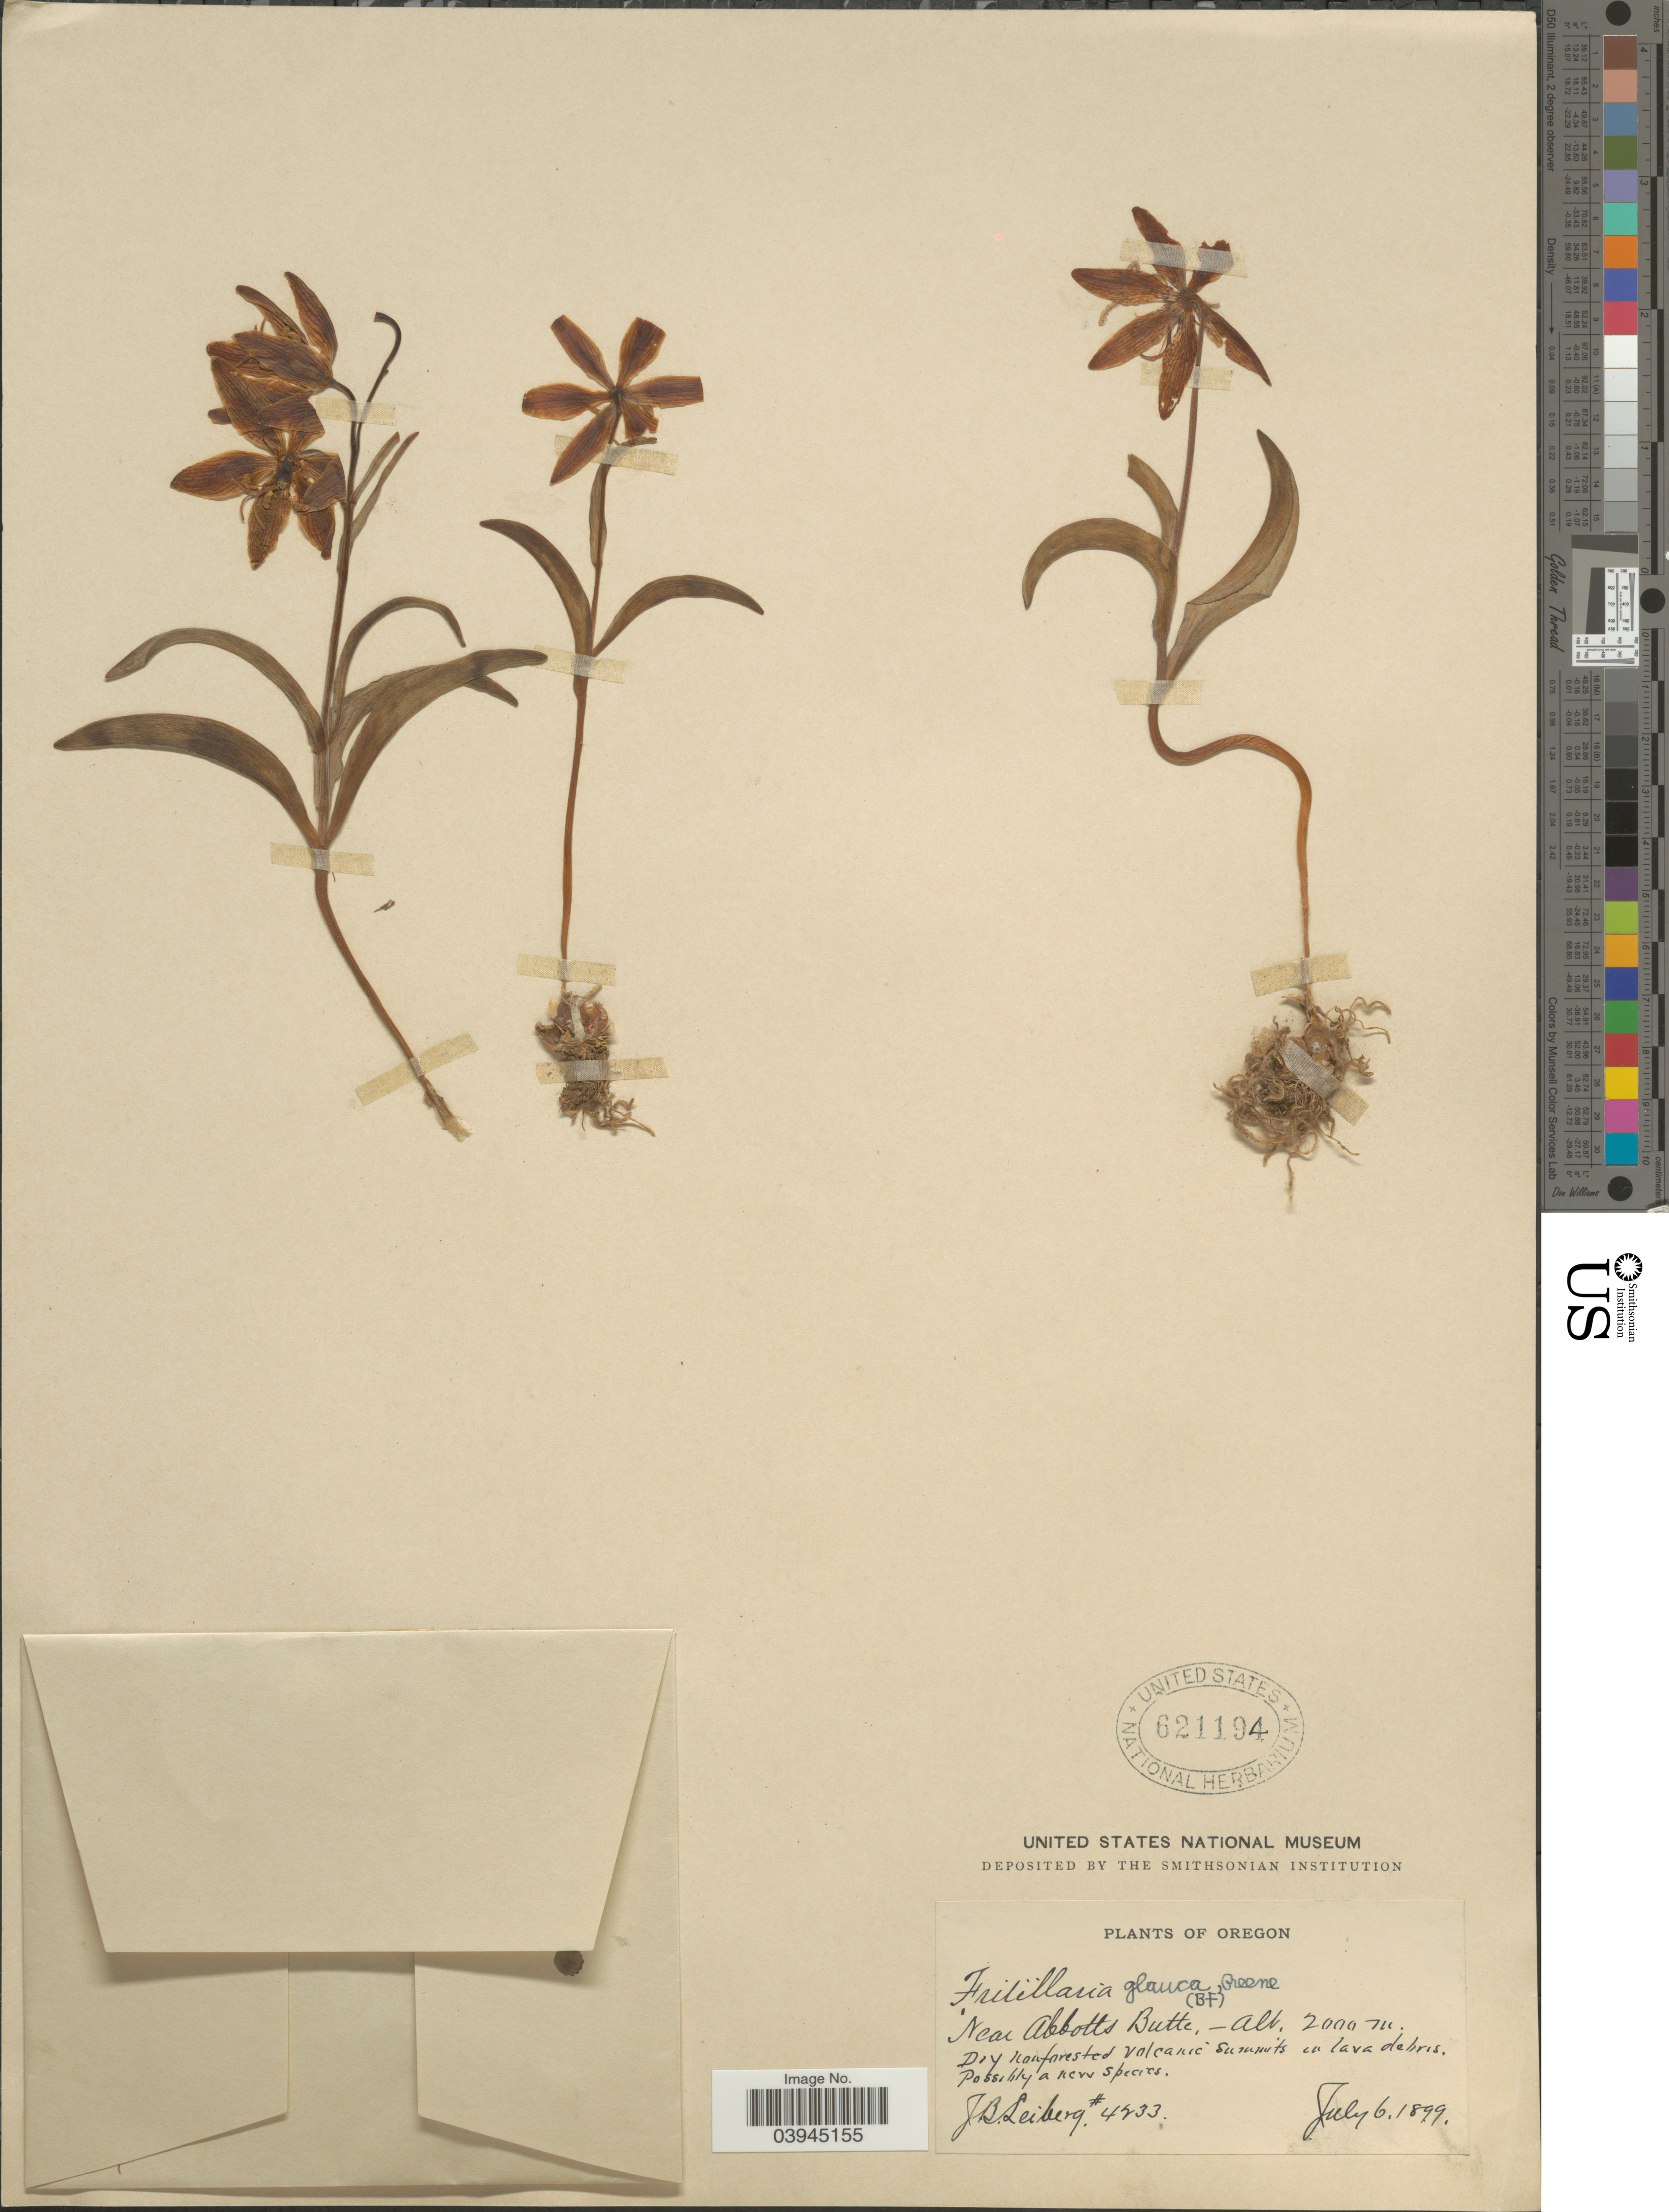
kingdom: Plantae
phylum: Tracheophyta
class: Liliopsida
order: Liliales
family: Liliaceae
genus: Fritillaria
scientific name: Fritillaria glauca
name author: Greene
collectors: J. B. Leiberg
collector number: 4233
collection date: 1899-07-06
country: United States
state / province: Oregon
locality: Near Abbott's Butte.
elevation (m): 2000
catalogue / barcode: US 621194